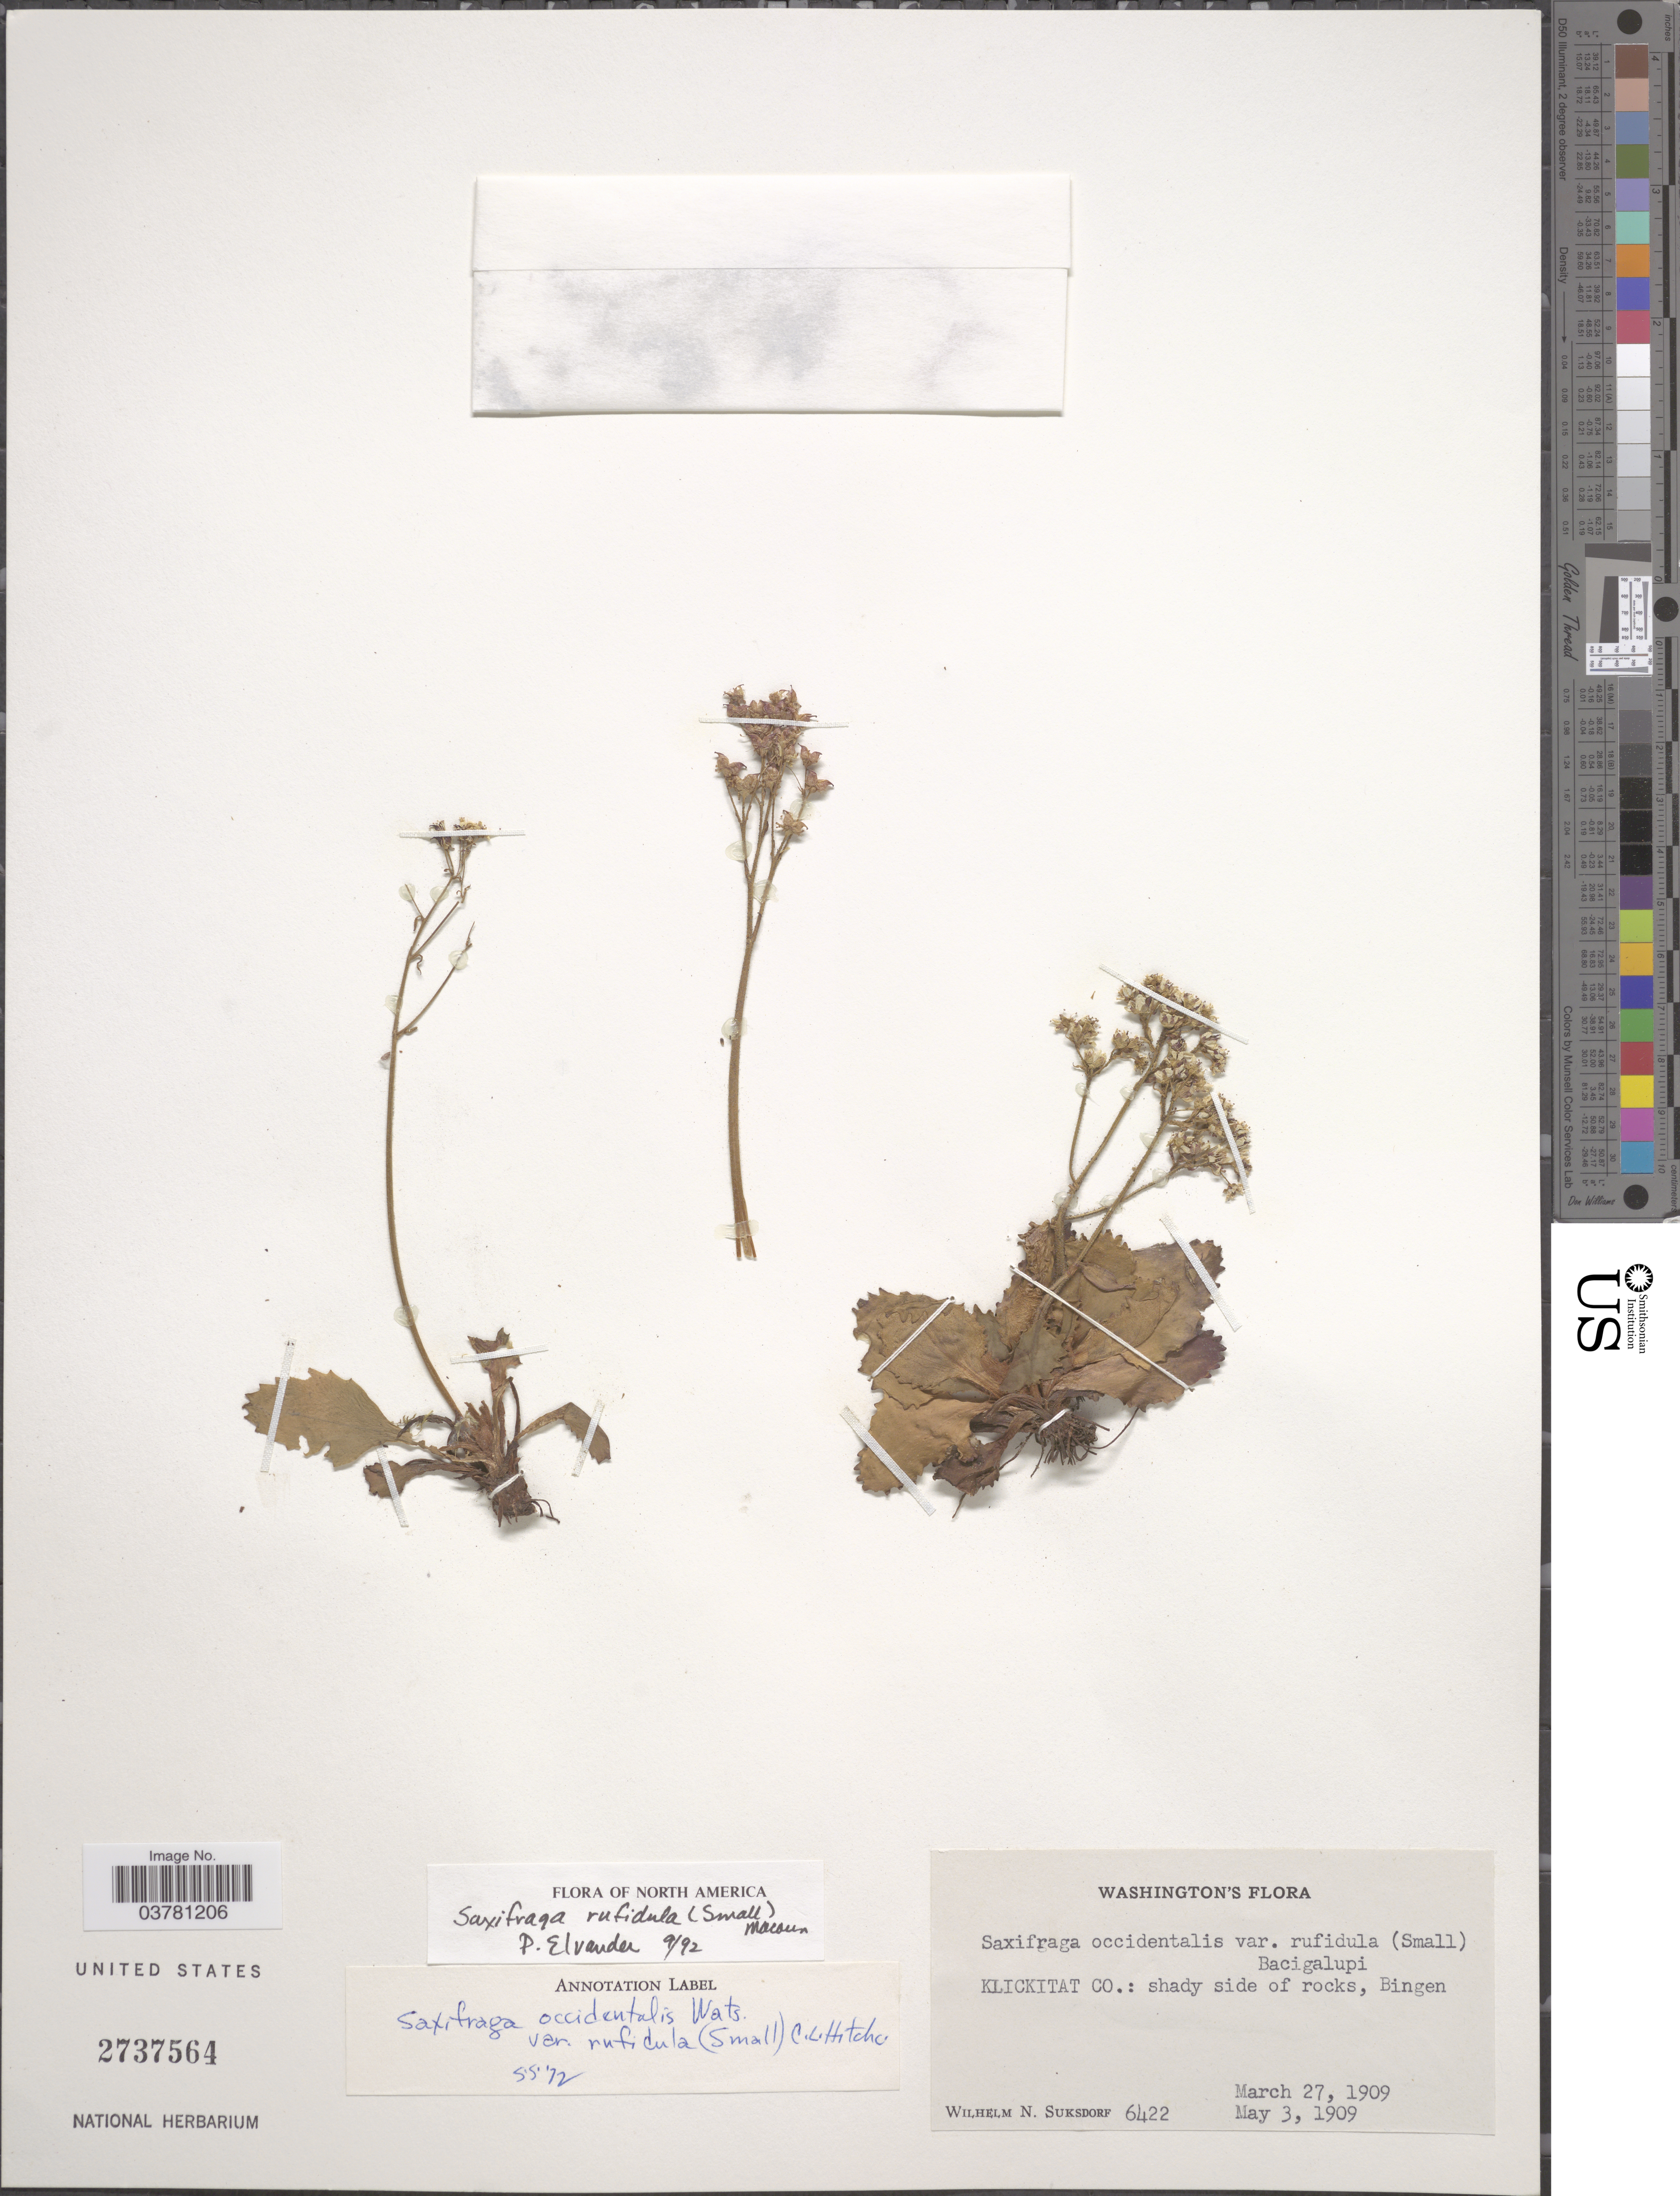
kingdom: Plantae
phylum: Tracheophyta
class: Magnoliopsida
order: Saxifragales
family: Saxifragaceae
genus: Micranthes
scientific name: Micranthes rufidula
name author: Small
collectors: W. N. Suksdorf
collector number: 6422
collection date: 1909-03-27/1909-05-03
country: United States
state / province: Washington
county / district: Klickitat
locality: Klickitat Co.: shady side of rocks, Bingen.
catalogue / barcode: US 2737564